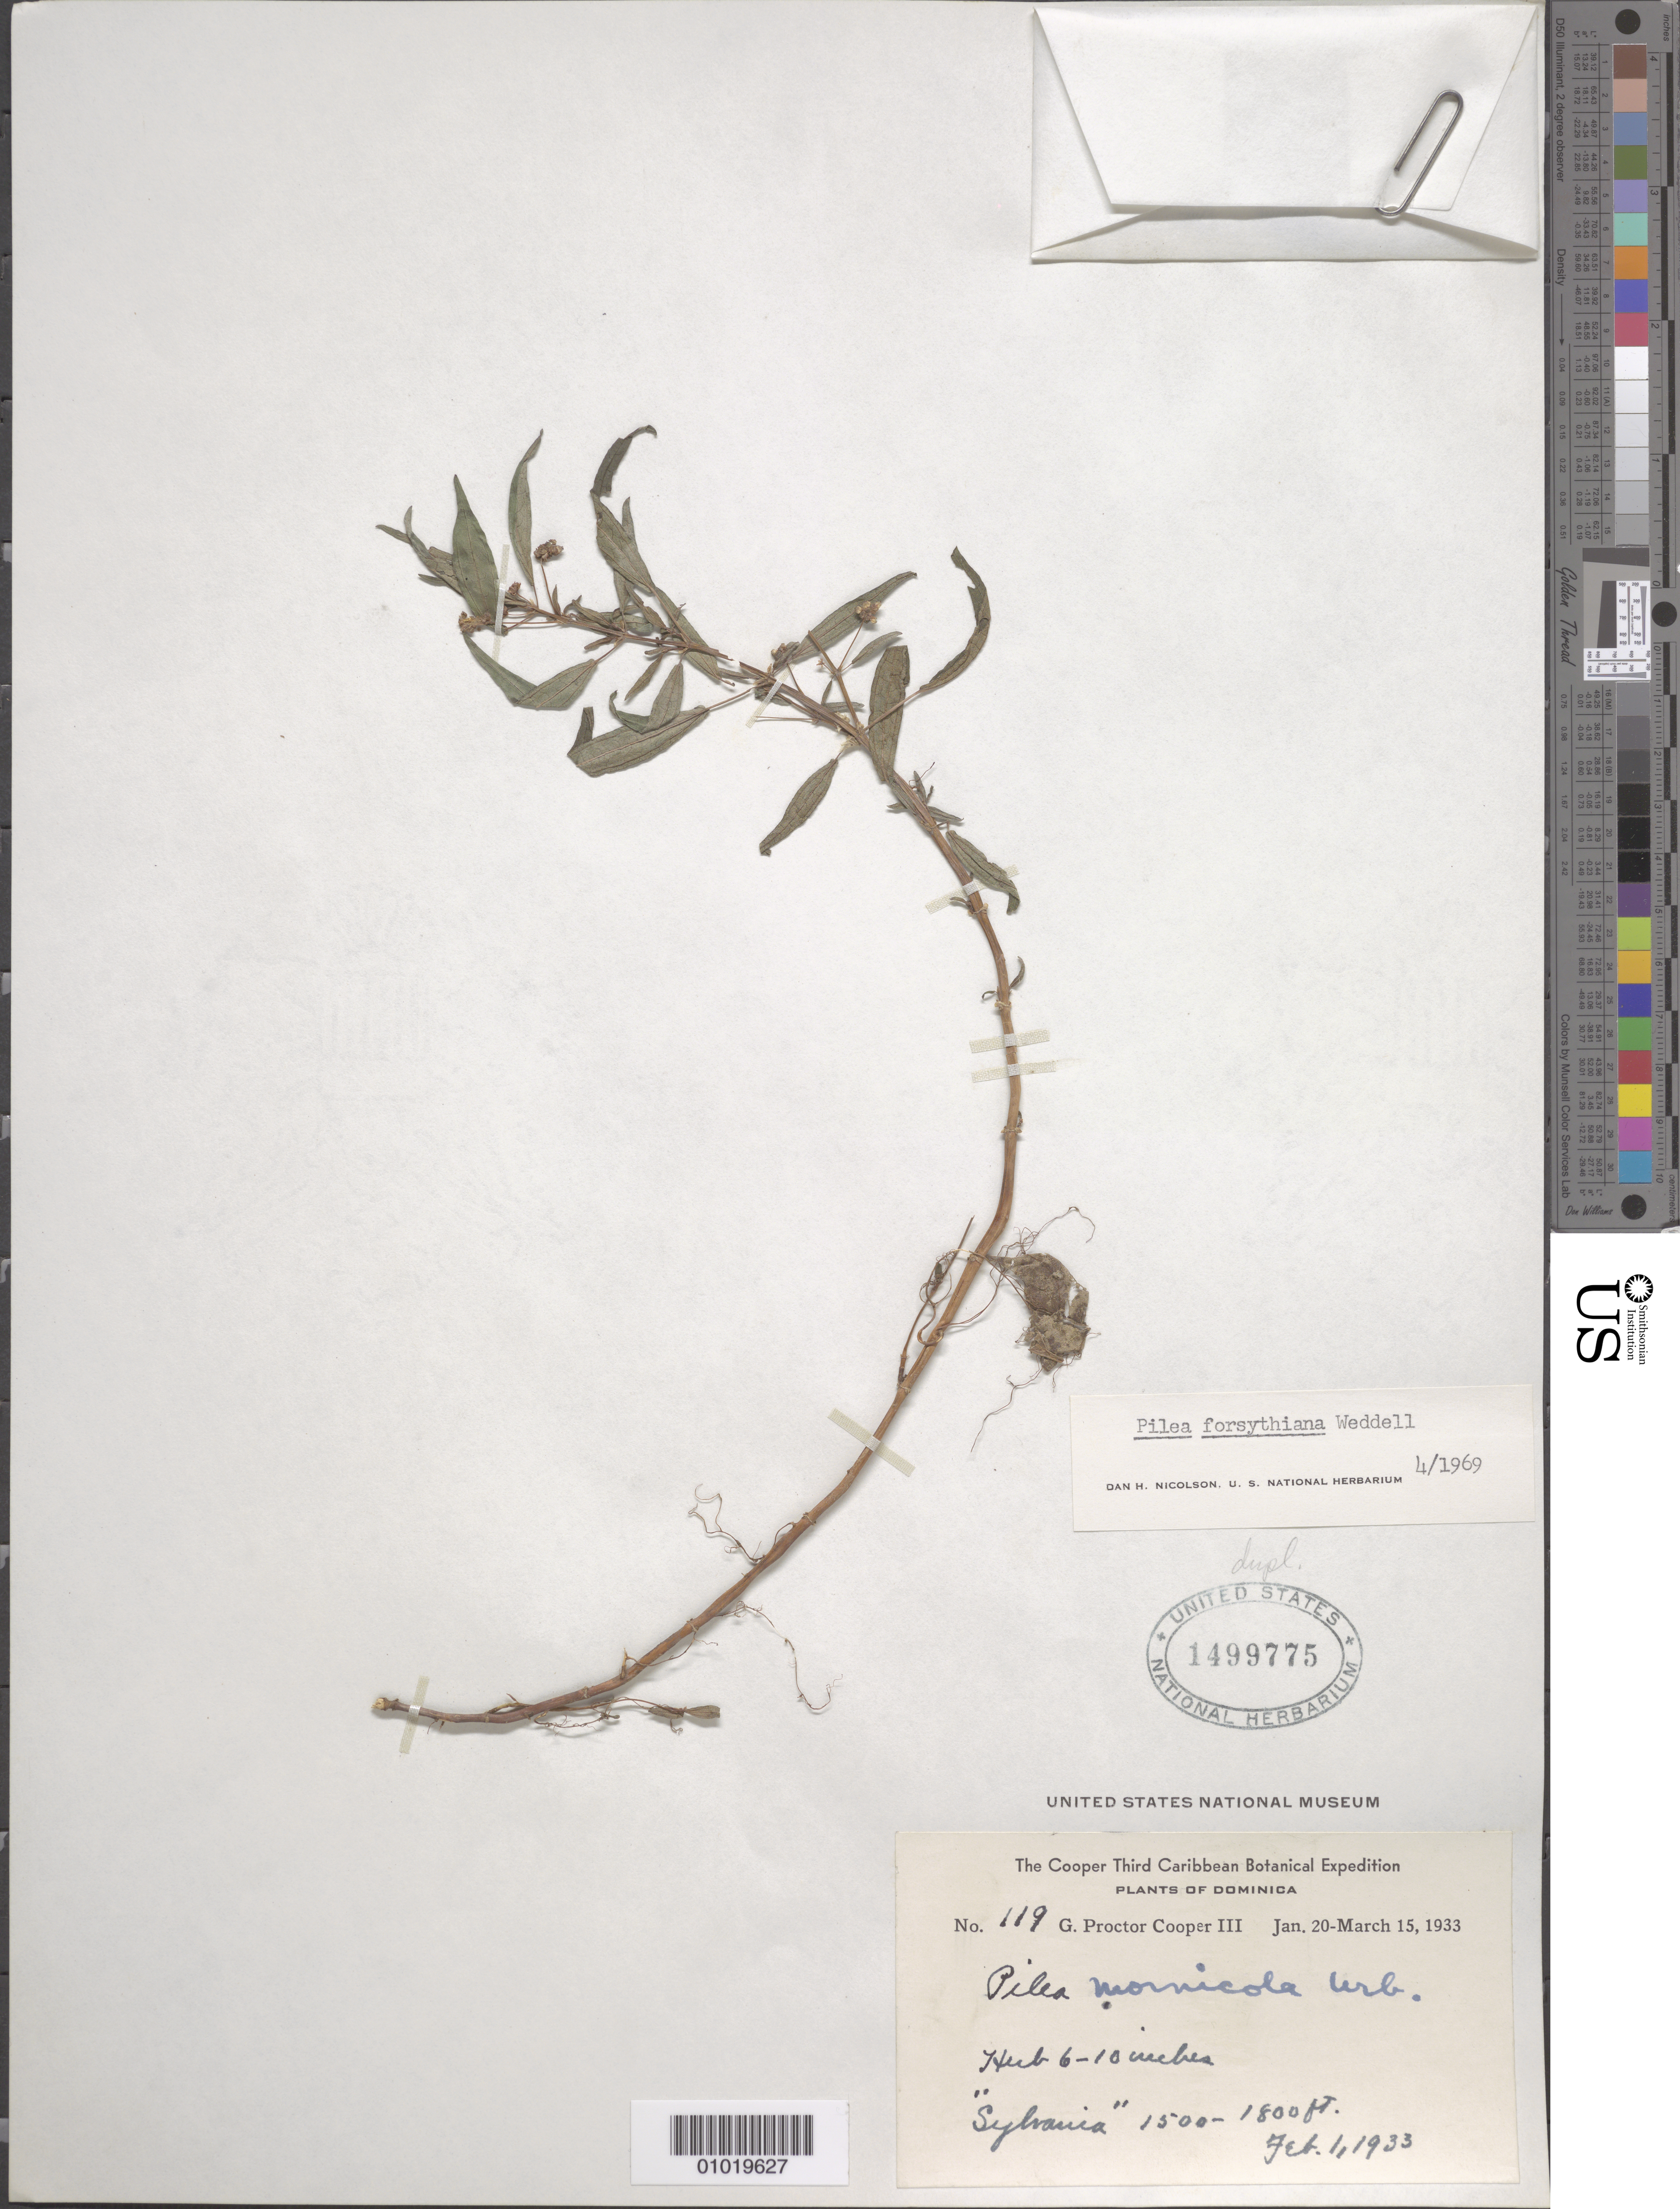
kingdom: Plantae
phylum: Tracheophyta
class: Magnoliopsida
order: Rosales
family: Urticaceae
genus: Pilea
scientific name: Pilea forsythiana var. forsythiana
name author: Wedd.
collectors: G. Cooper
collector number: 119 dupl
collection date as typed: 01 Feb 1933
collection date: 1933-02-01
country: Dominica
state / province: St. Paul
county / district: Sylvania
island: Dominica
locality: Sylvania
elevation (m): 457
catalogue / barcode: US 1499775